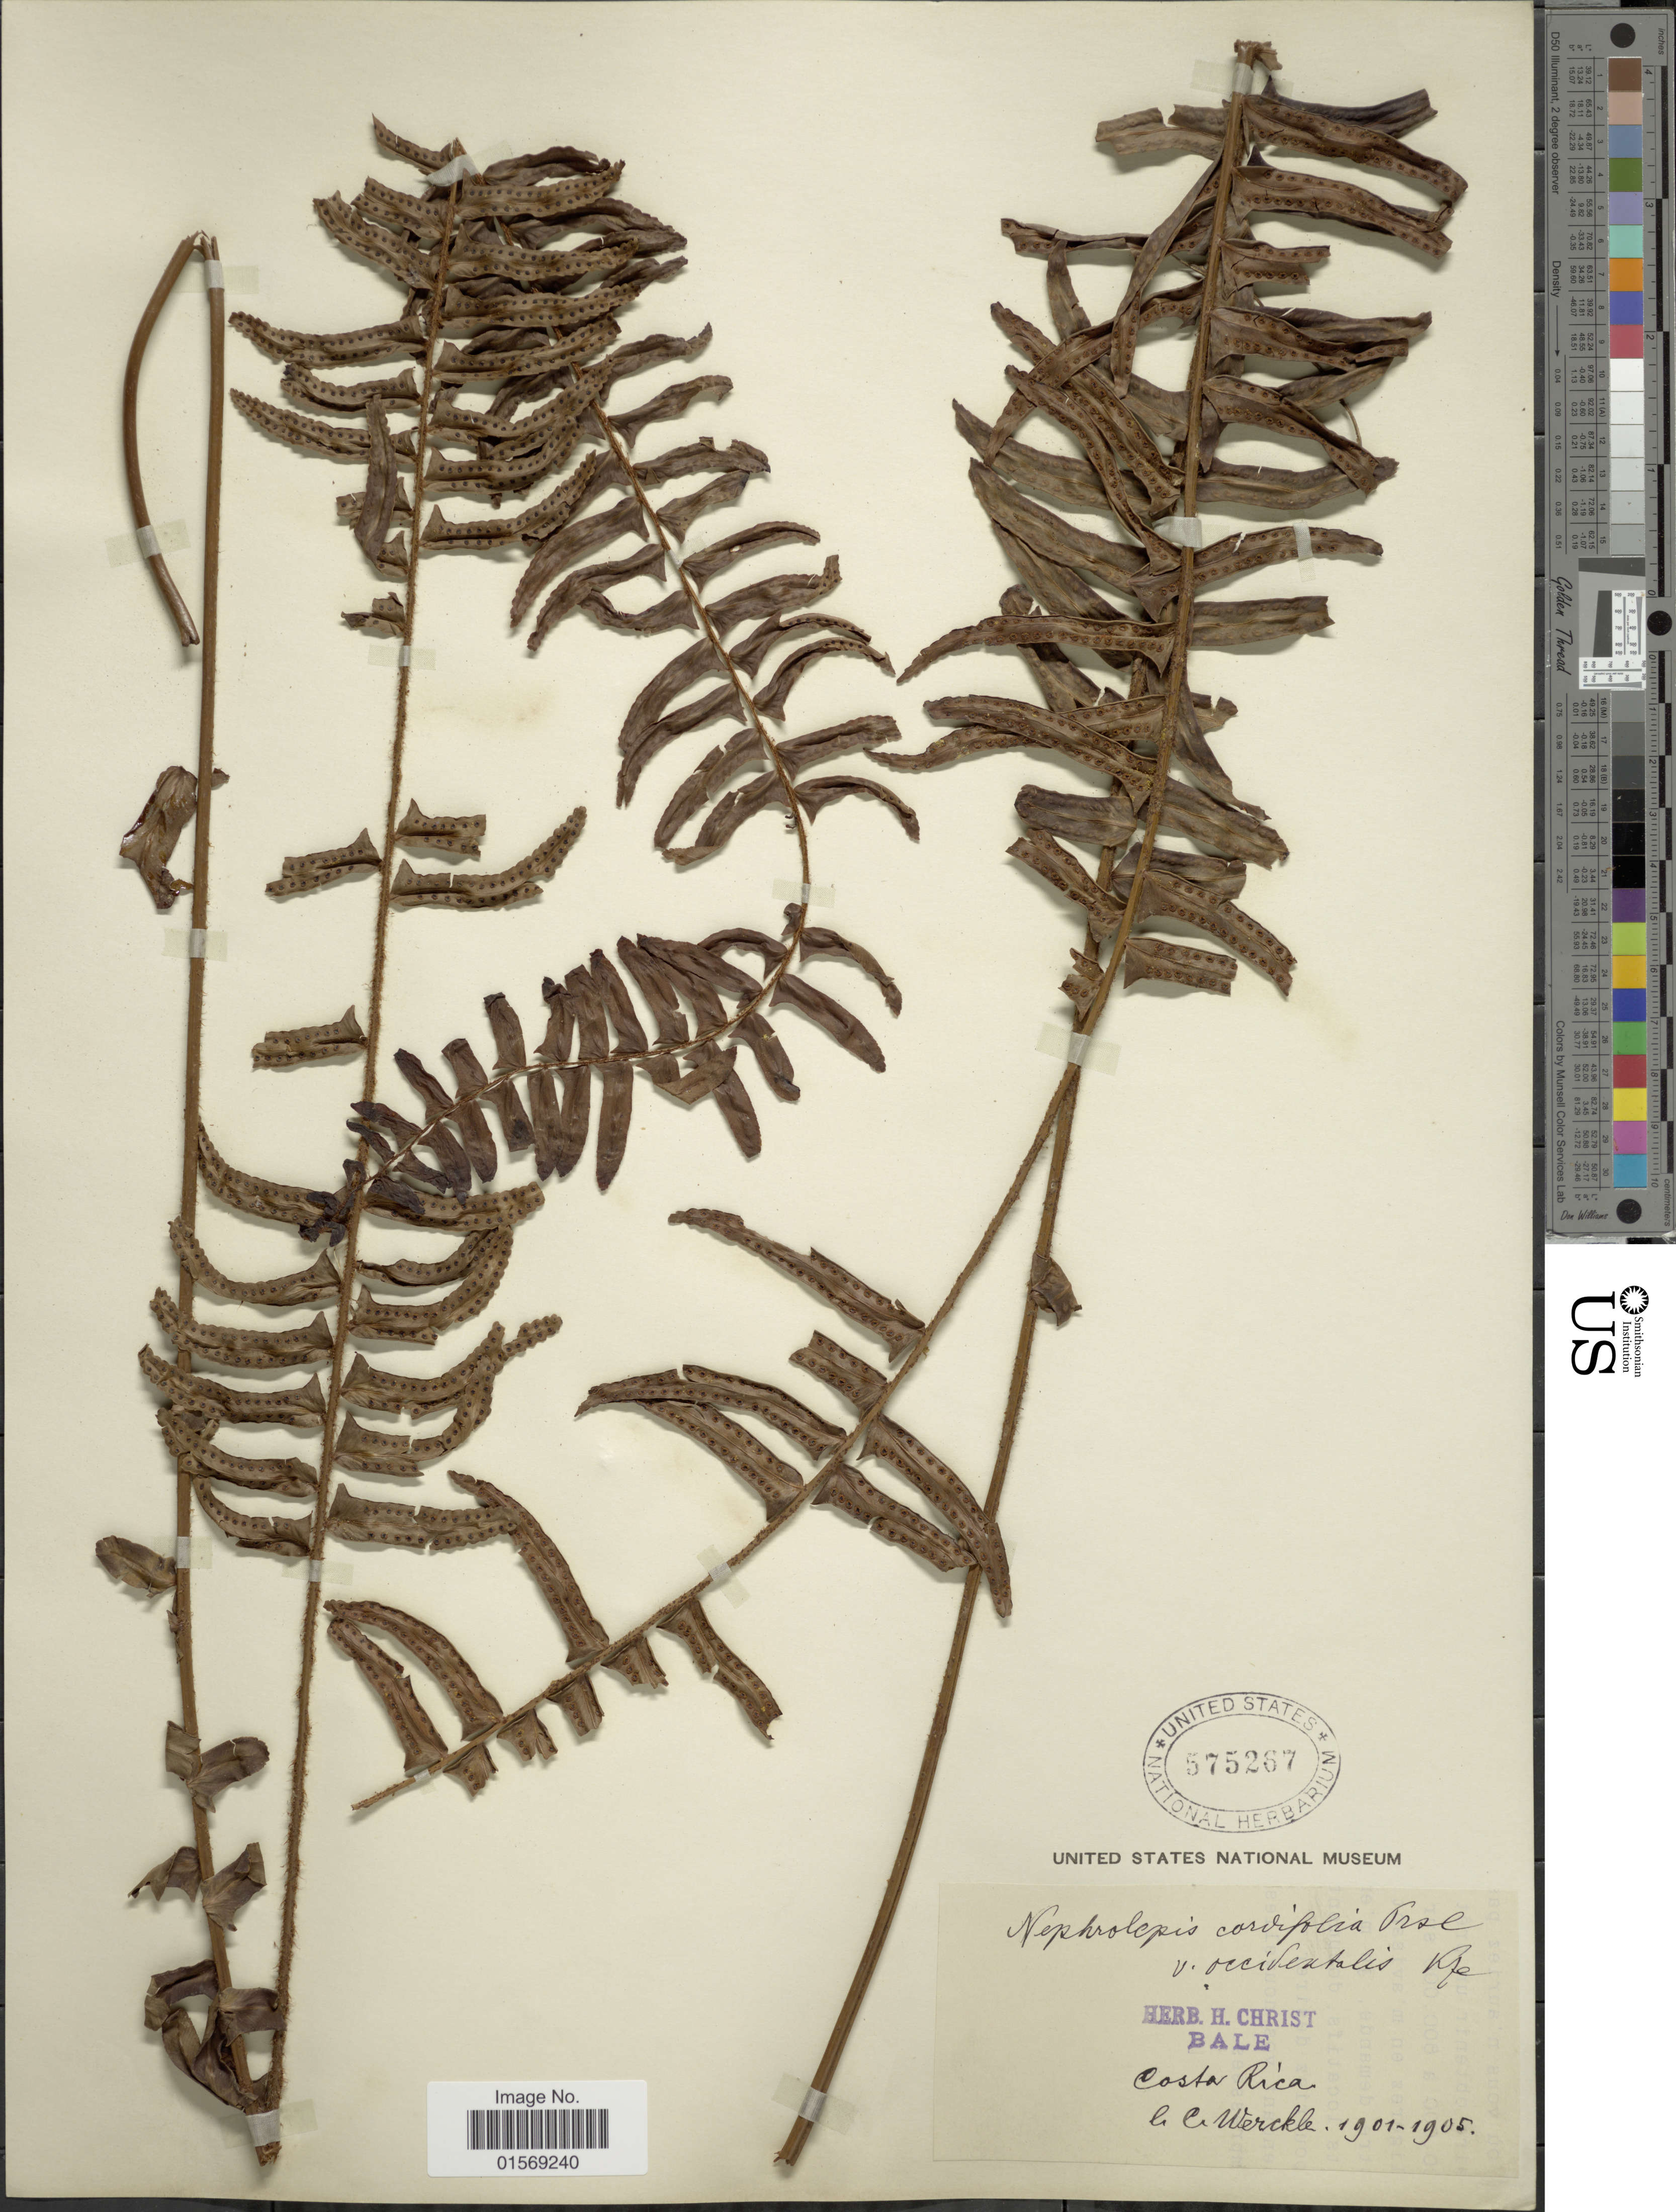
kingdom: Plantae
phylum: Tracheophyta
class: Polypodiopsida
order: Polypodiales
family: Nephrolepidaceae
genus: Nephrolepis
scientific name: Nephrolepis rivularis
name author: (Vahl) Mett. ex Krug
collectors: C. Wercklé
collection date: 1901/1905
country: Costa Rica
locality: Costa Rica,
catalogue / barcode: US 575267